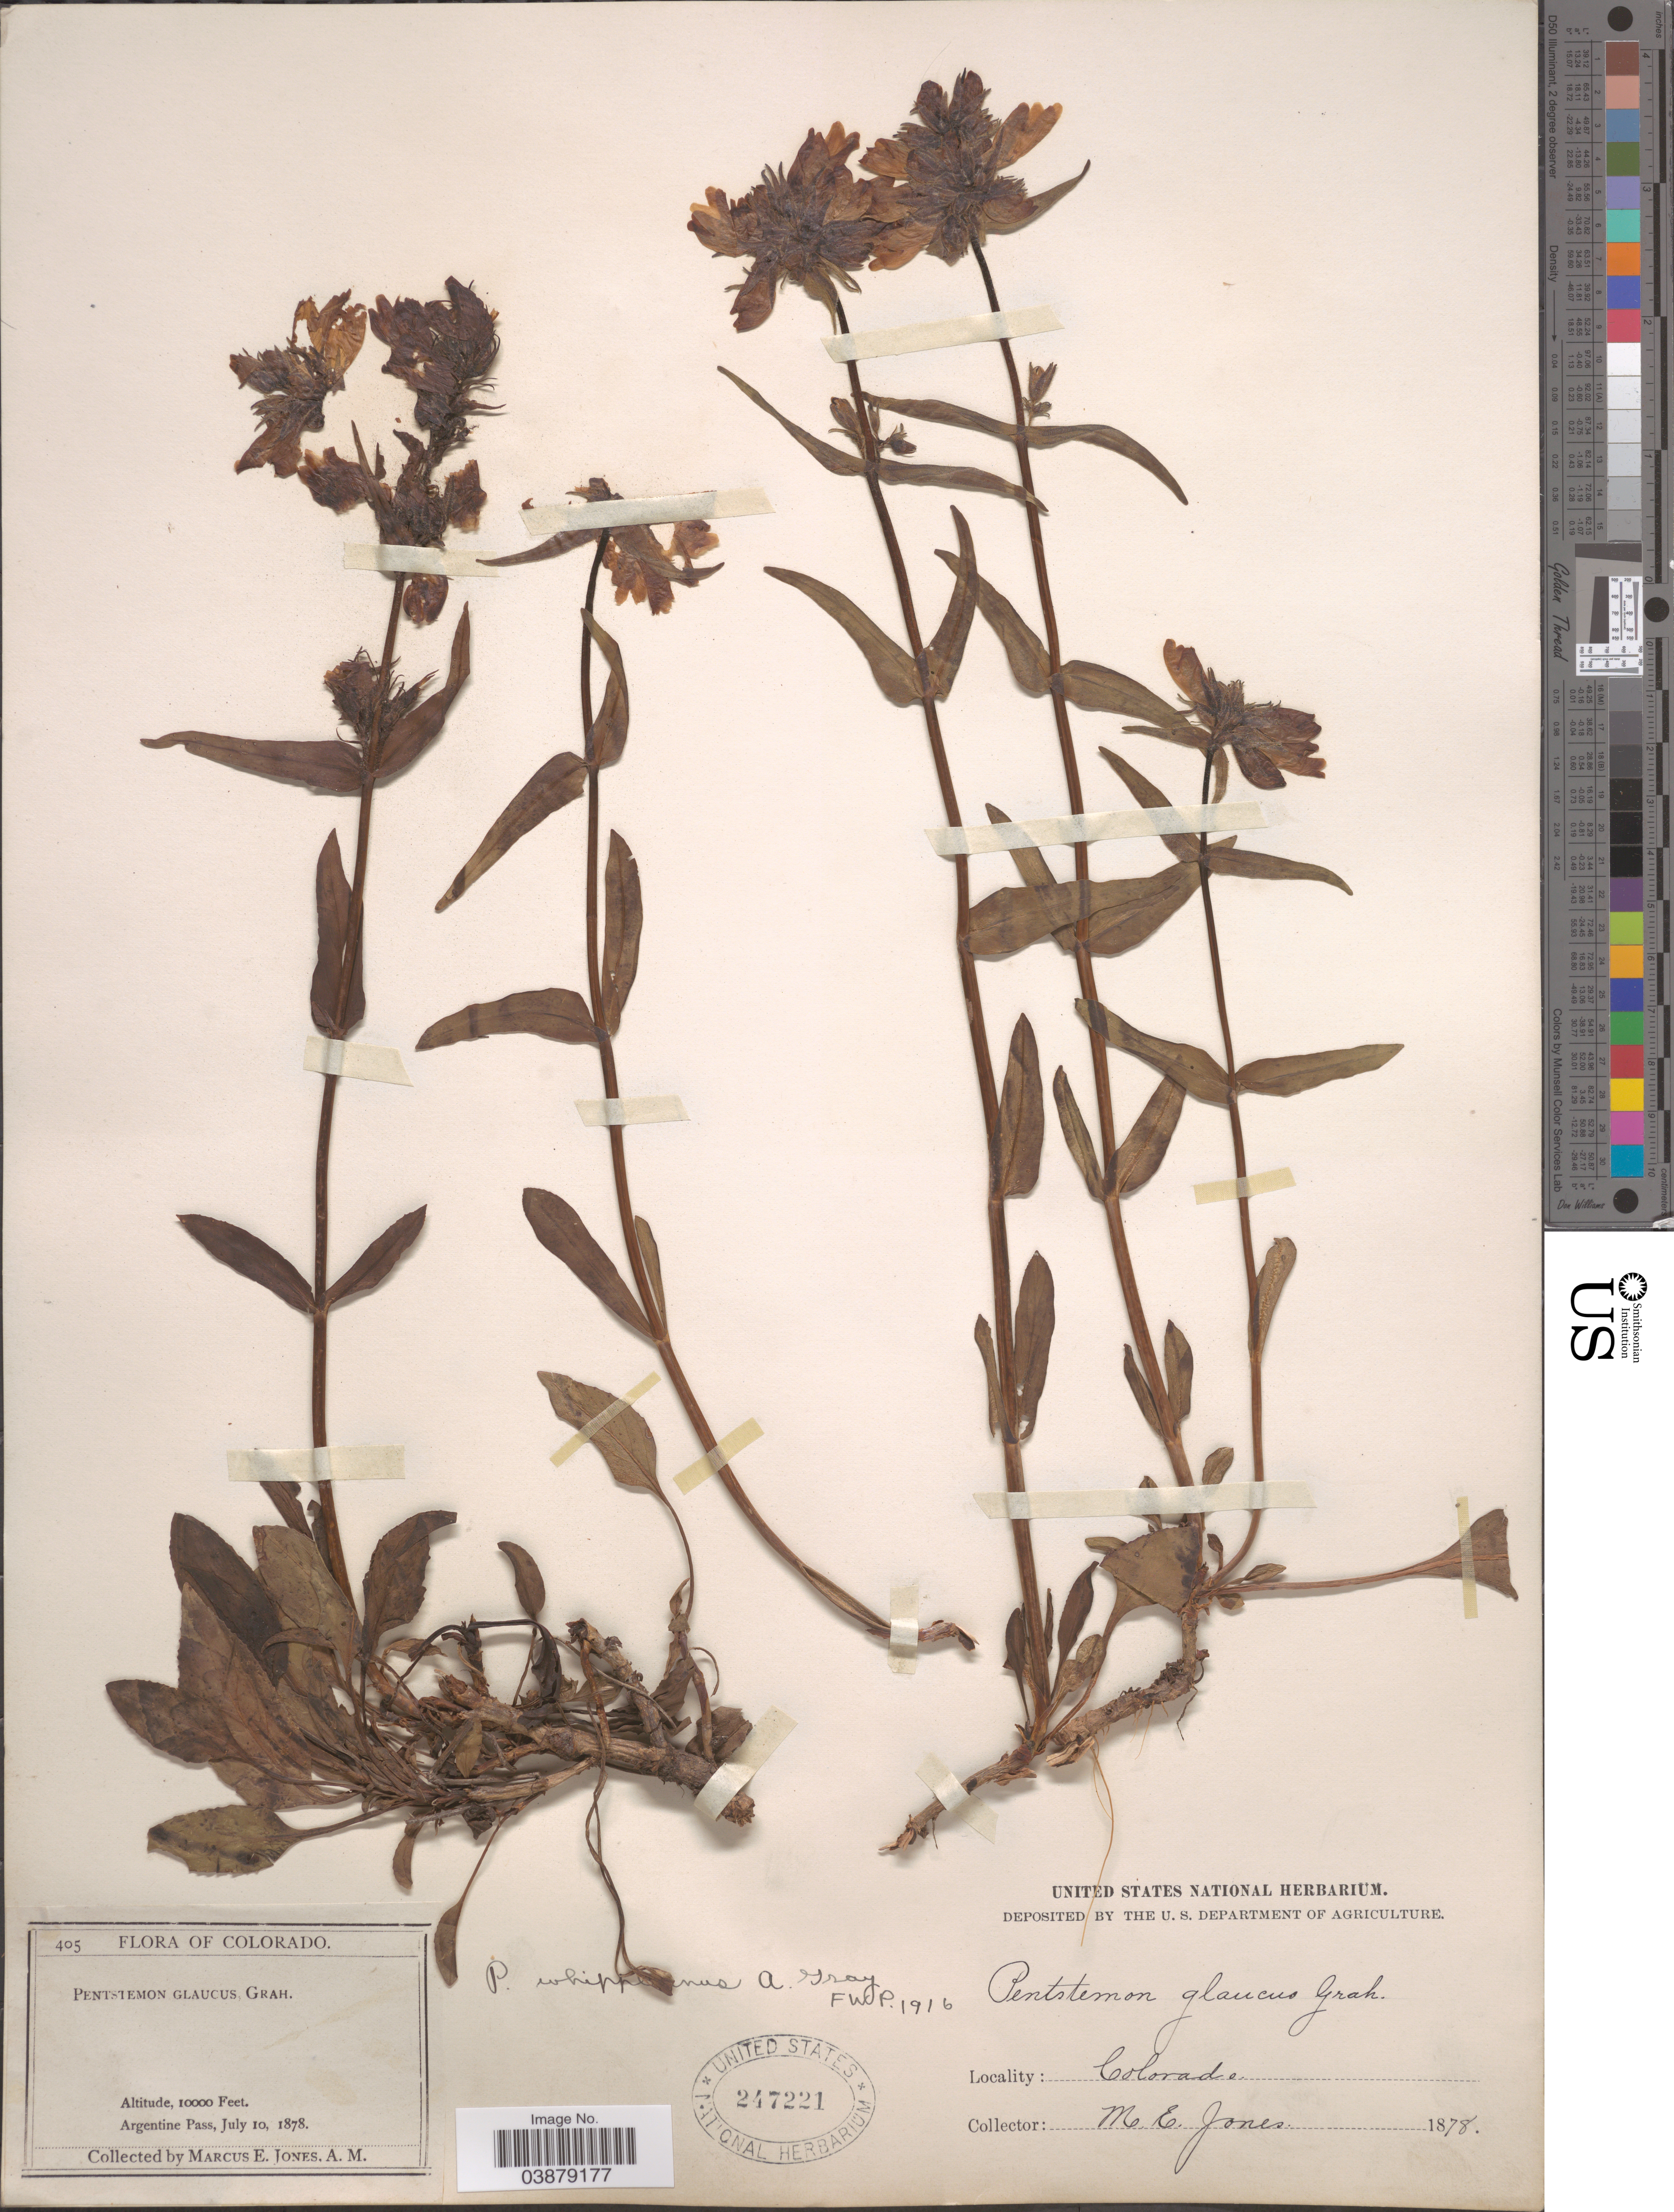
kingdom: Plantae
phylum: Tracheophyta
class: Magnoliopsida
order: Lamiales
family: Plantaginaceae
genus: Penstemon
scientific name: Penstemon whippleanus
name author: A. Gray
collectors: M. E. Jones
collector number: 405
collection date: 1878-07-10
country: United States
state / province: Colorado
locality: Argentine Pass.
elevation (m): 3048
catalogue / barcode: US 247221